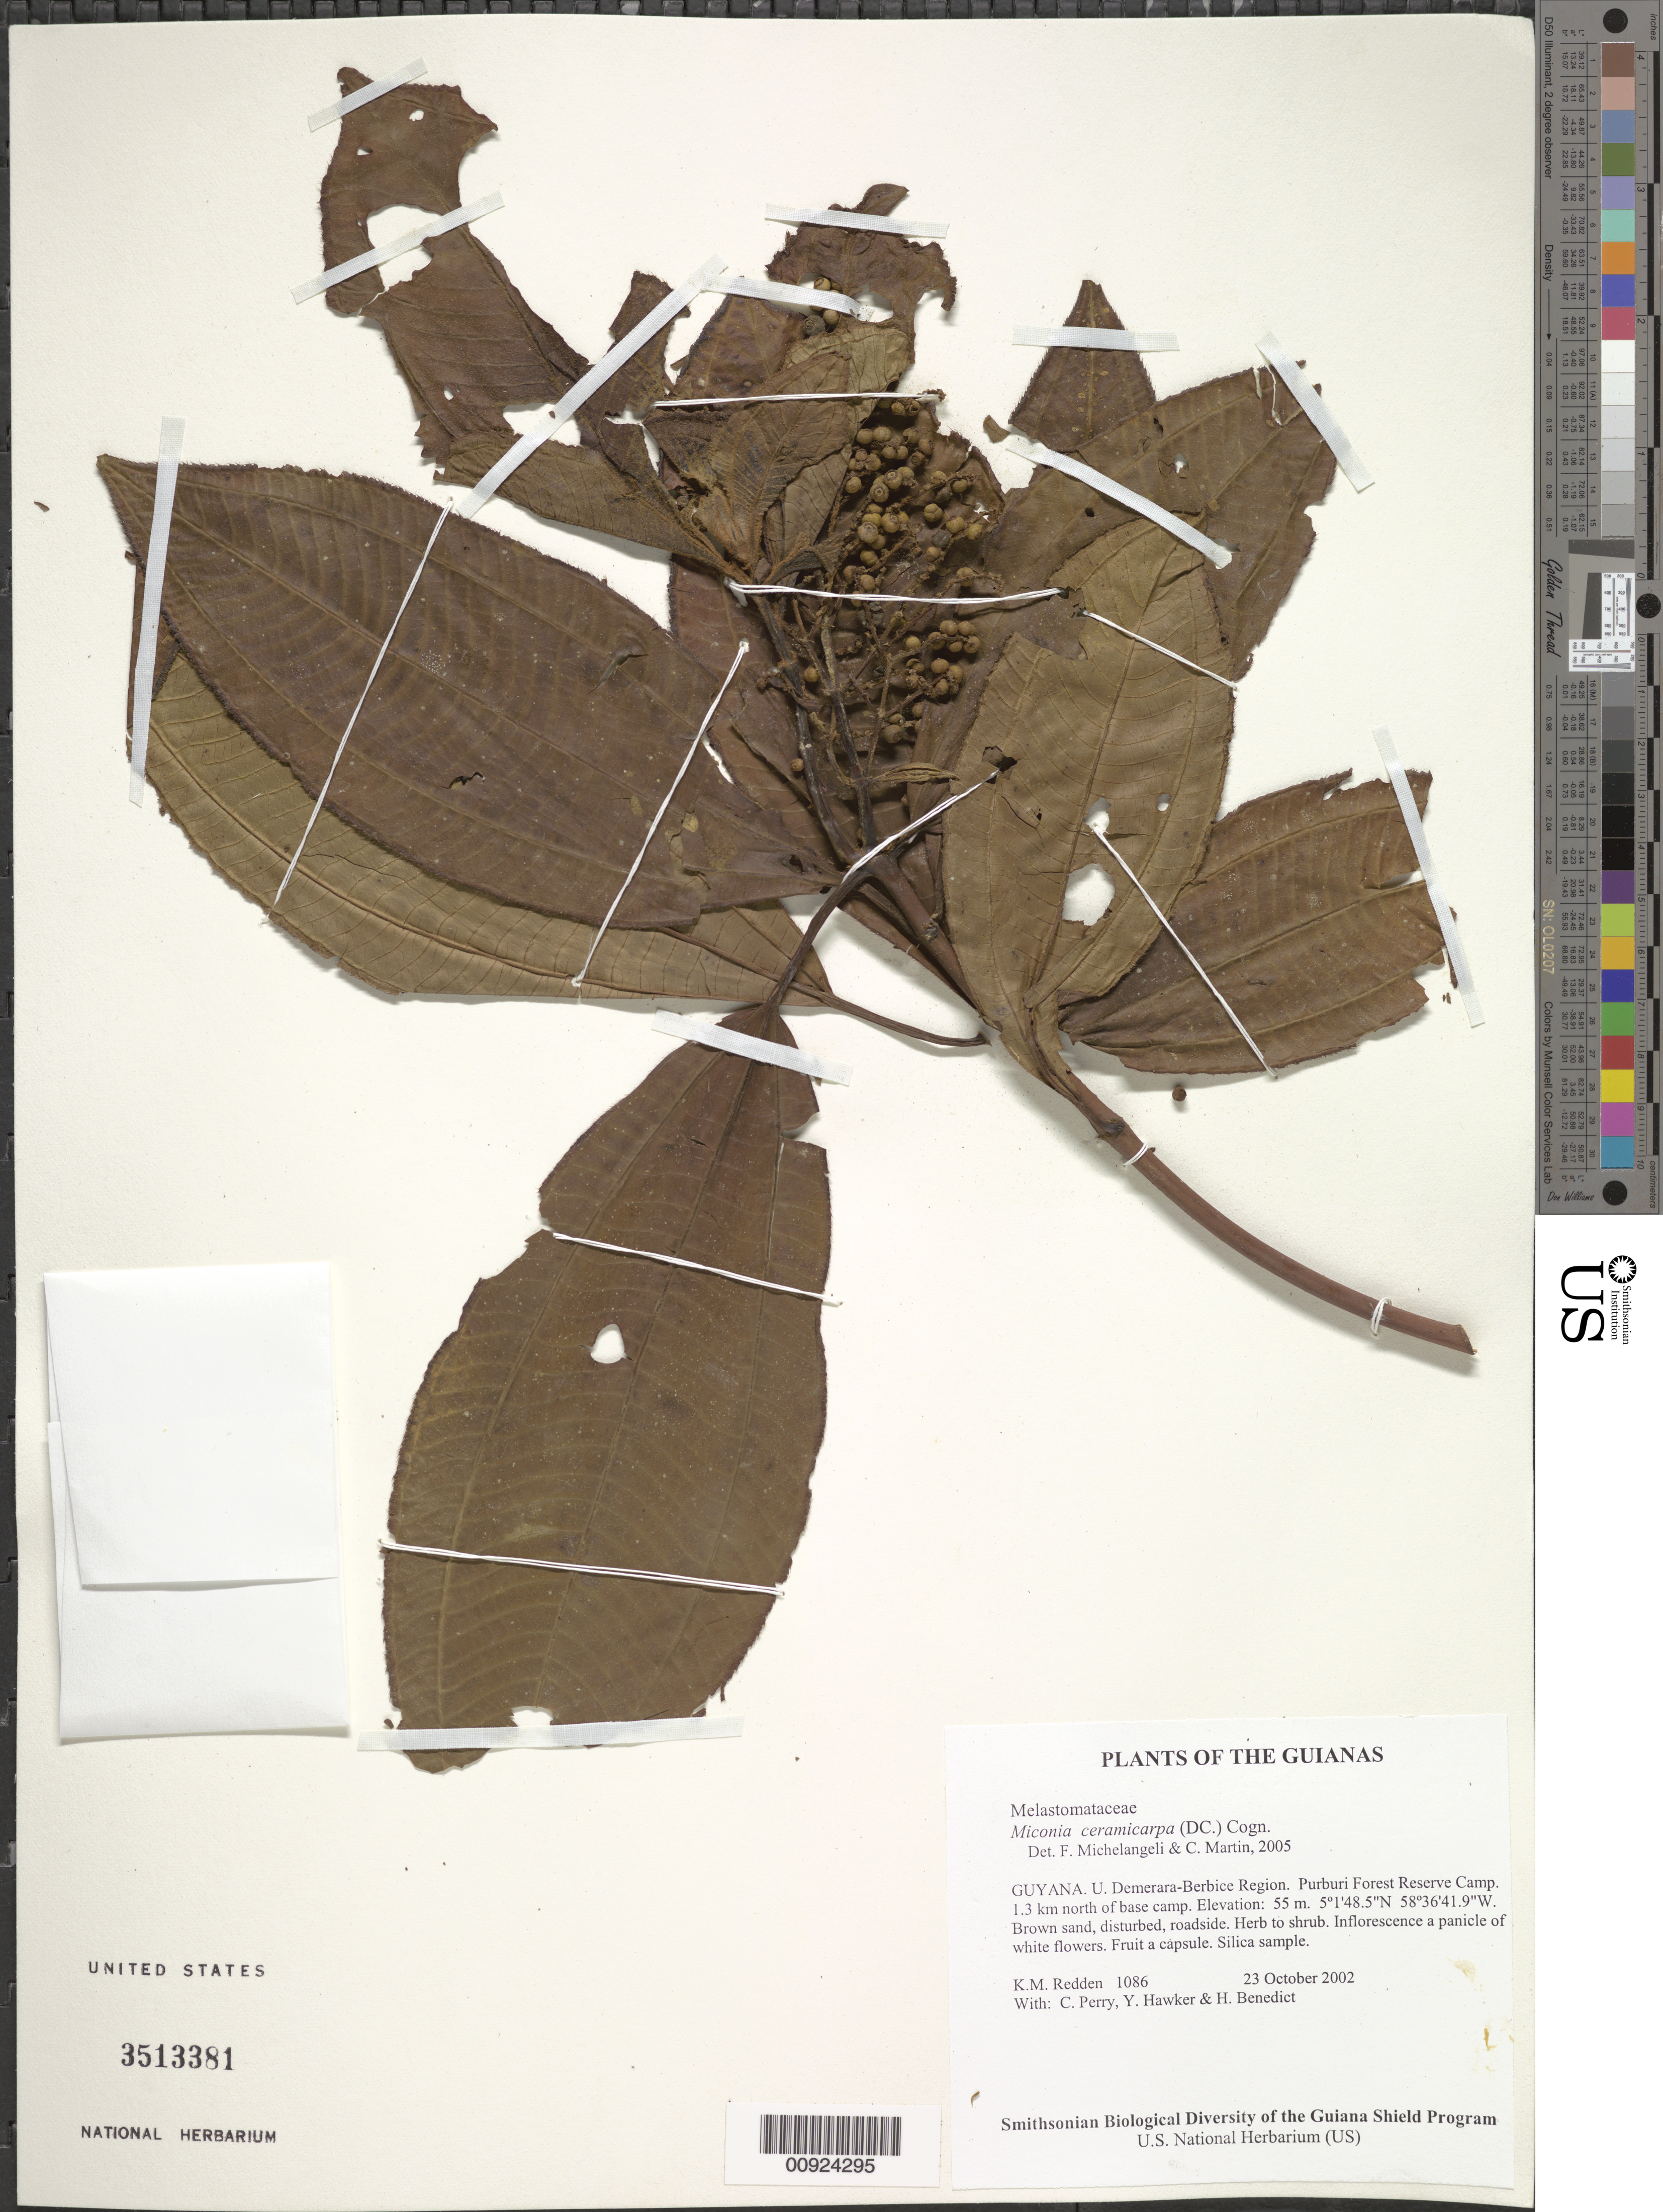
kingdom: Plantae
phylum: Tracheophyta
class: Magnoliopsida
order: Myrtales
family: Melastomataceae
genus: Miconia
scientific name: Miconia ceramicarpa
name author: (DC.) Cogn.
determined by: Michelangeli, F. A.; Martin, C.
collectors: K. M. Redden, C. Perry, Y. Hawker & H. Benedict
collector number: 1086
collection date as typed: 23 October 2002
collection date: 2002-10-23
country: Guyana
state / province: U. Demerara-Berbice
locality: Purburi Forest Reserve Camp. 1.3 km north of base camp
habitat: Brown sand, disturbed, roadside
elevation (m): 55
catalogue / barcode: US 3513381